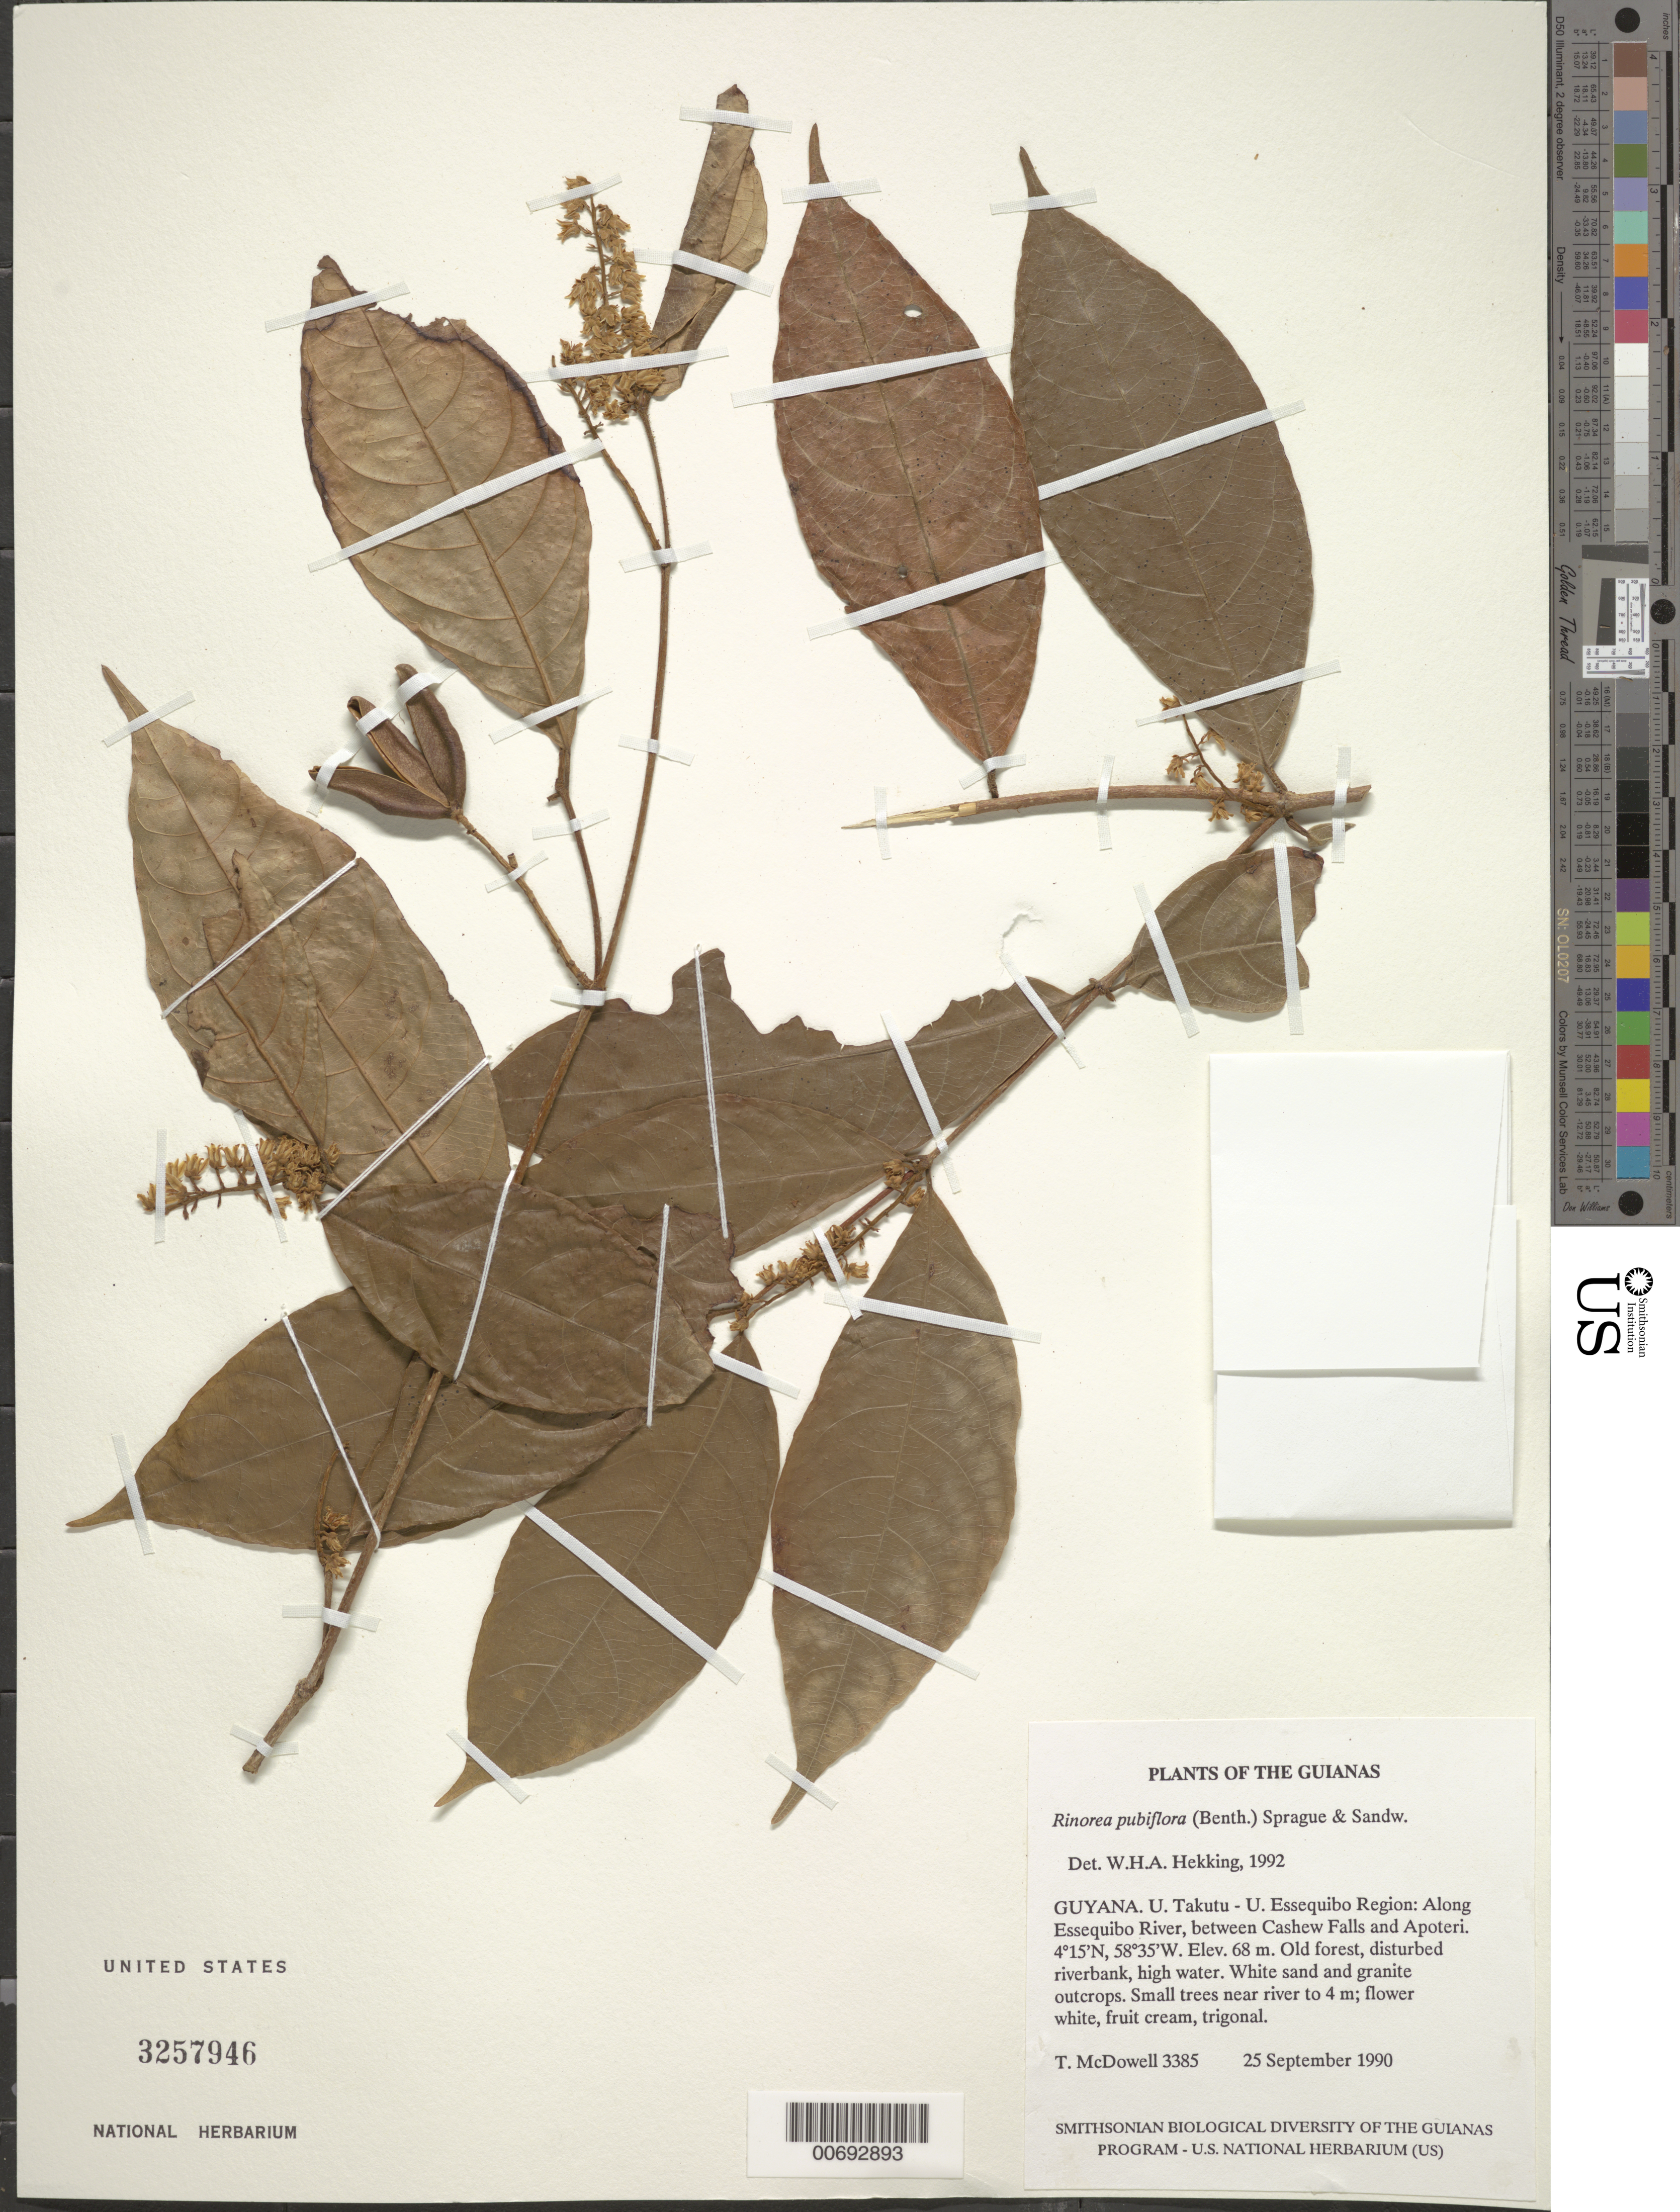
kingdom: Plantae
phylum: Tracheophyta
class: Magnoliopsida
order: Malpighiales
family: Violaceae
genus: Rinorea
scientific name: Rinorea pubiflora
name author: (Benth.) Sprague & Sandwith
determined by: Hekking, W. H. A.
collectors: T. McDowell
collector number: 3385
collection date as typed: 25 September 1990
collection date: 1990-09-25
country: Guyana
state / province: U. Takutu-U. Essequibo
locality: Along Essequibo River, between Cashew Falls and Apoteri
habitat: Old forest, disturbed riverbank, high water. White sand and granite outcrops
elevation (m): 68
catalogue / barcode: US 3257946